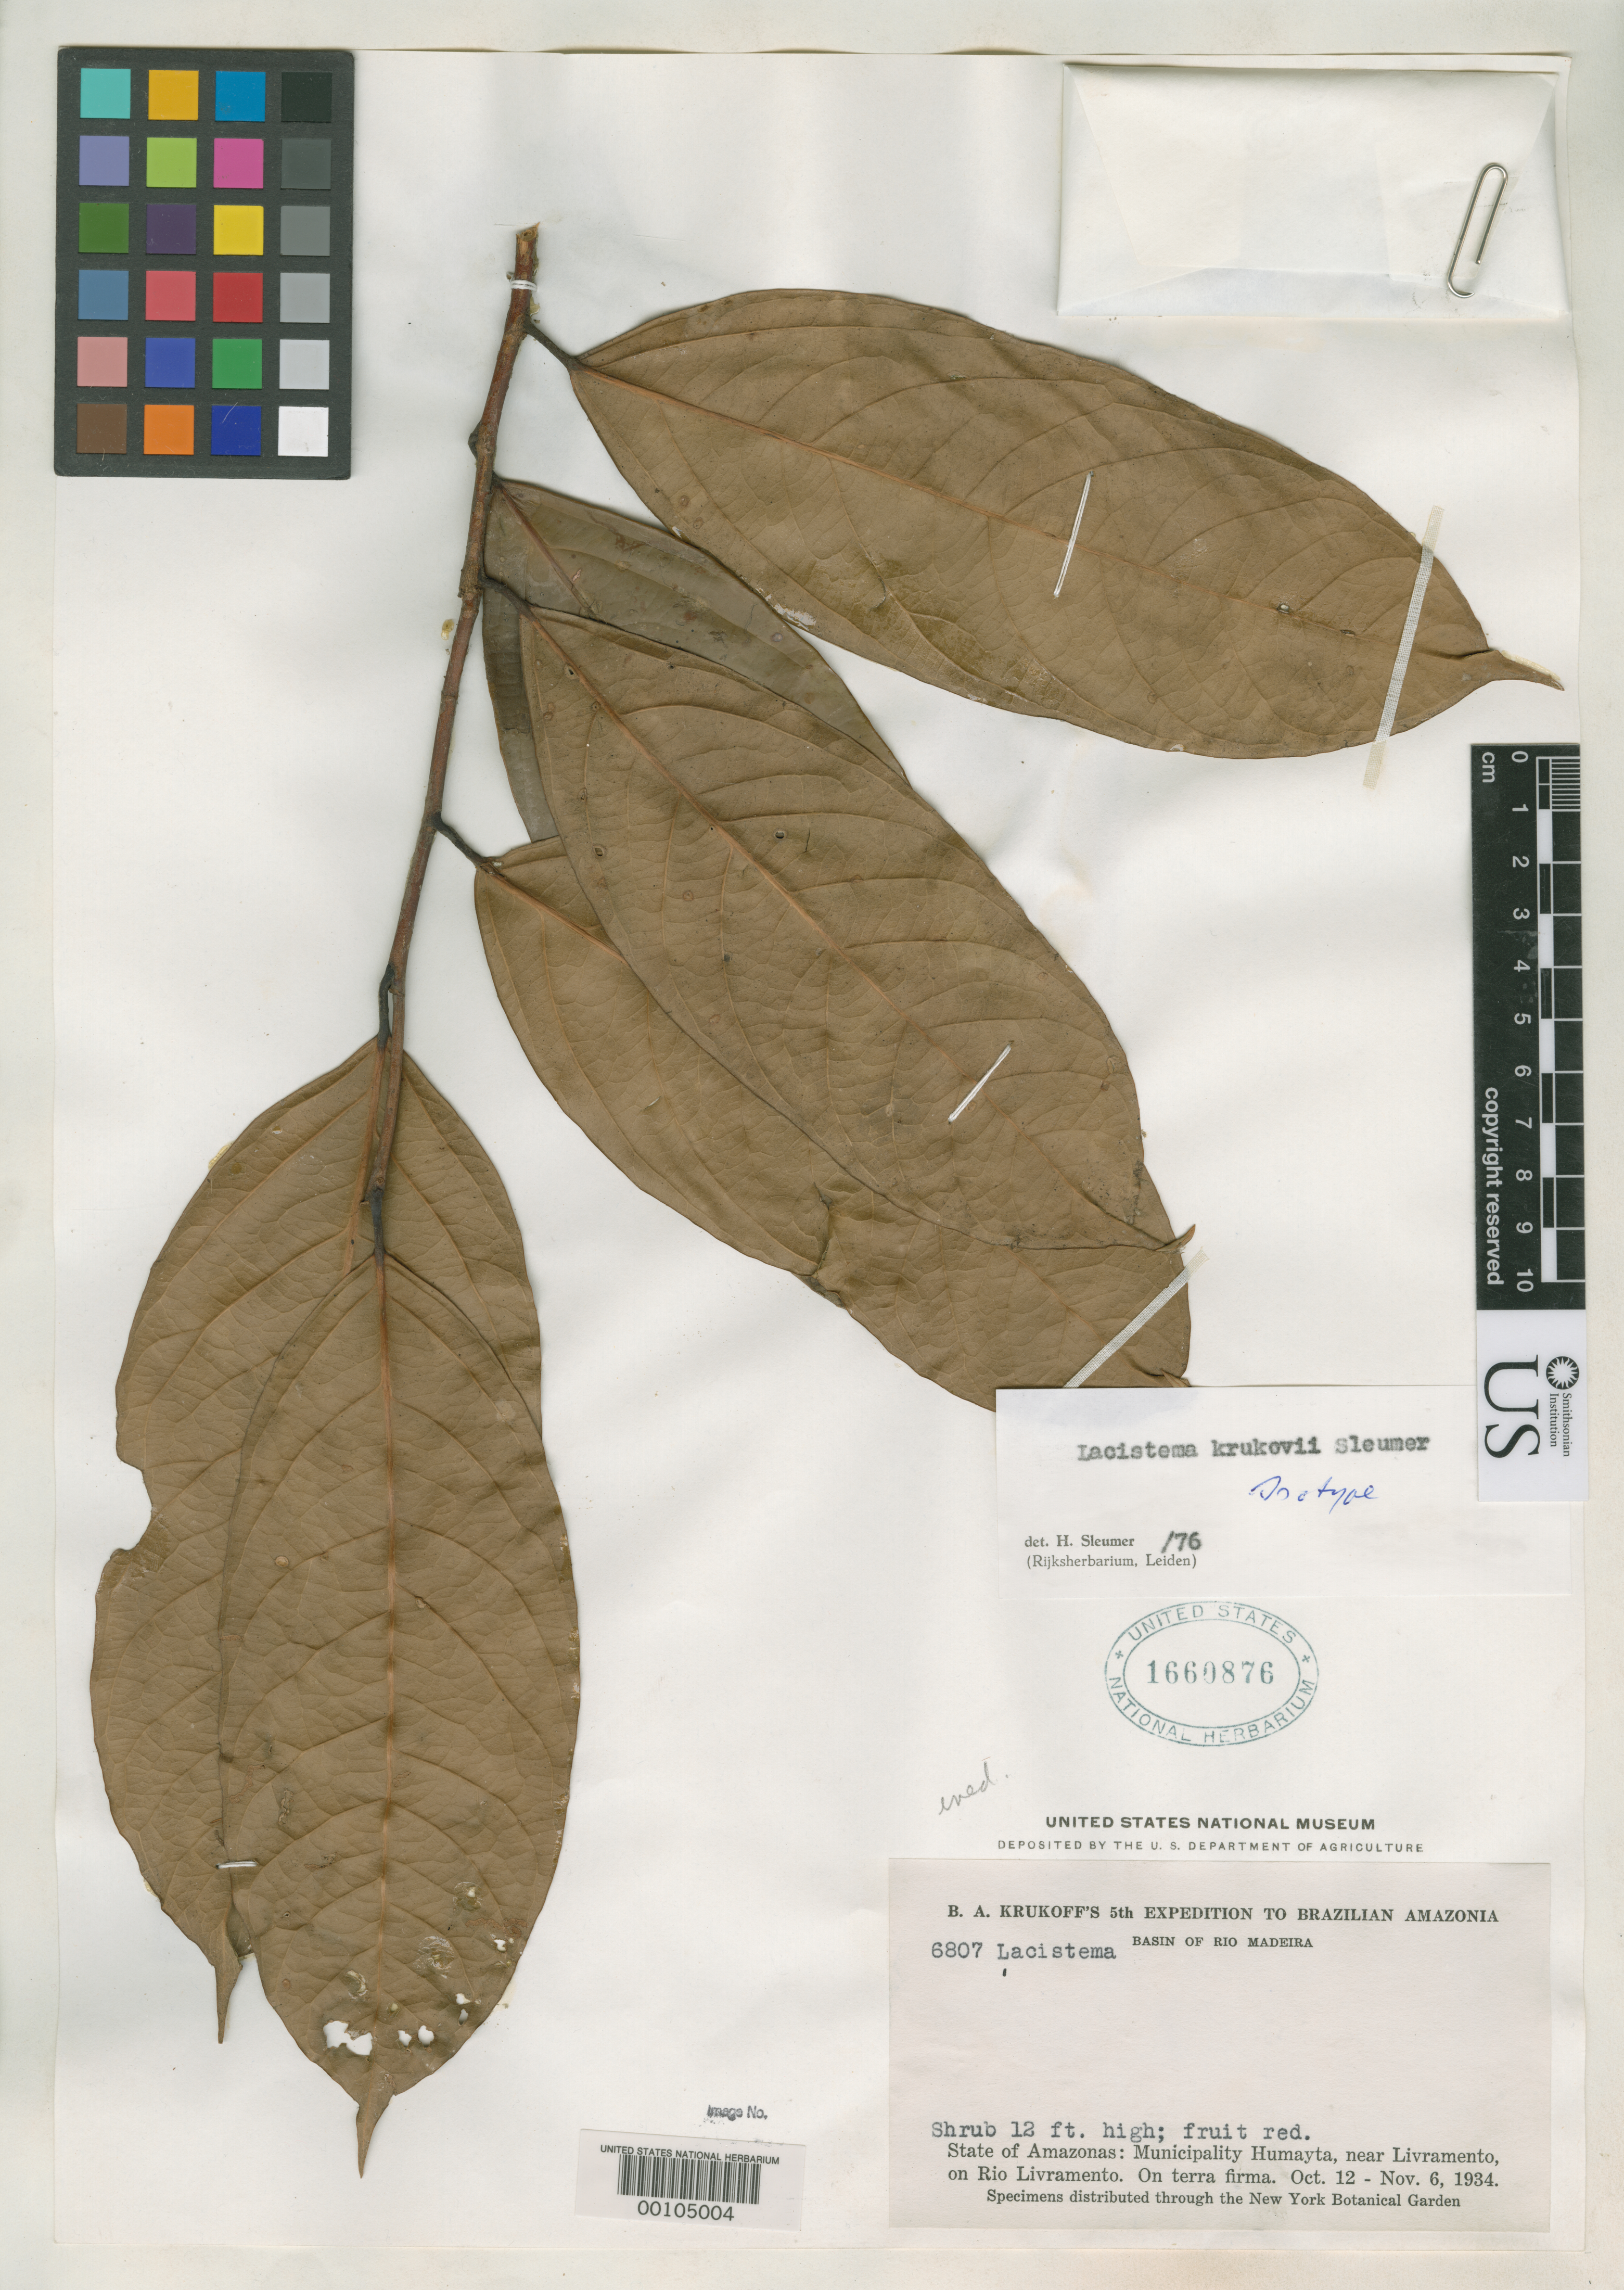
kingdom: Plantae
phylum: Tracheophyta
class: Magnoliopsida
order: Malpighiales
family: Lacistemataceae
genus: Lacistema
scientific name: Lacistema krukovii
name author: Sleumer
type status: Isotype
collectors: B. A. Krukoff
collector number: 6807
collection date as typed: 12 Oct 1934 to 06 Nov 1934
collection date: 1934-10-12/1934-11-06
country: Brazil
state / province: Amazonas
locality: Humayta, Rio Livramento.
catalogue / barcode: US 1660876